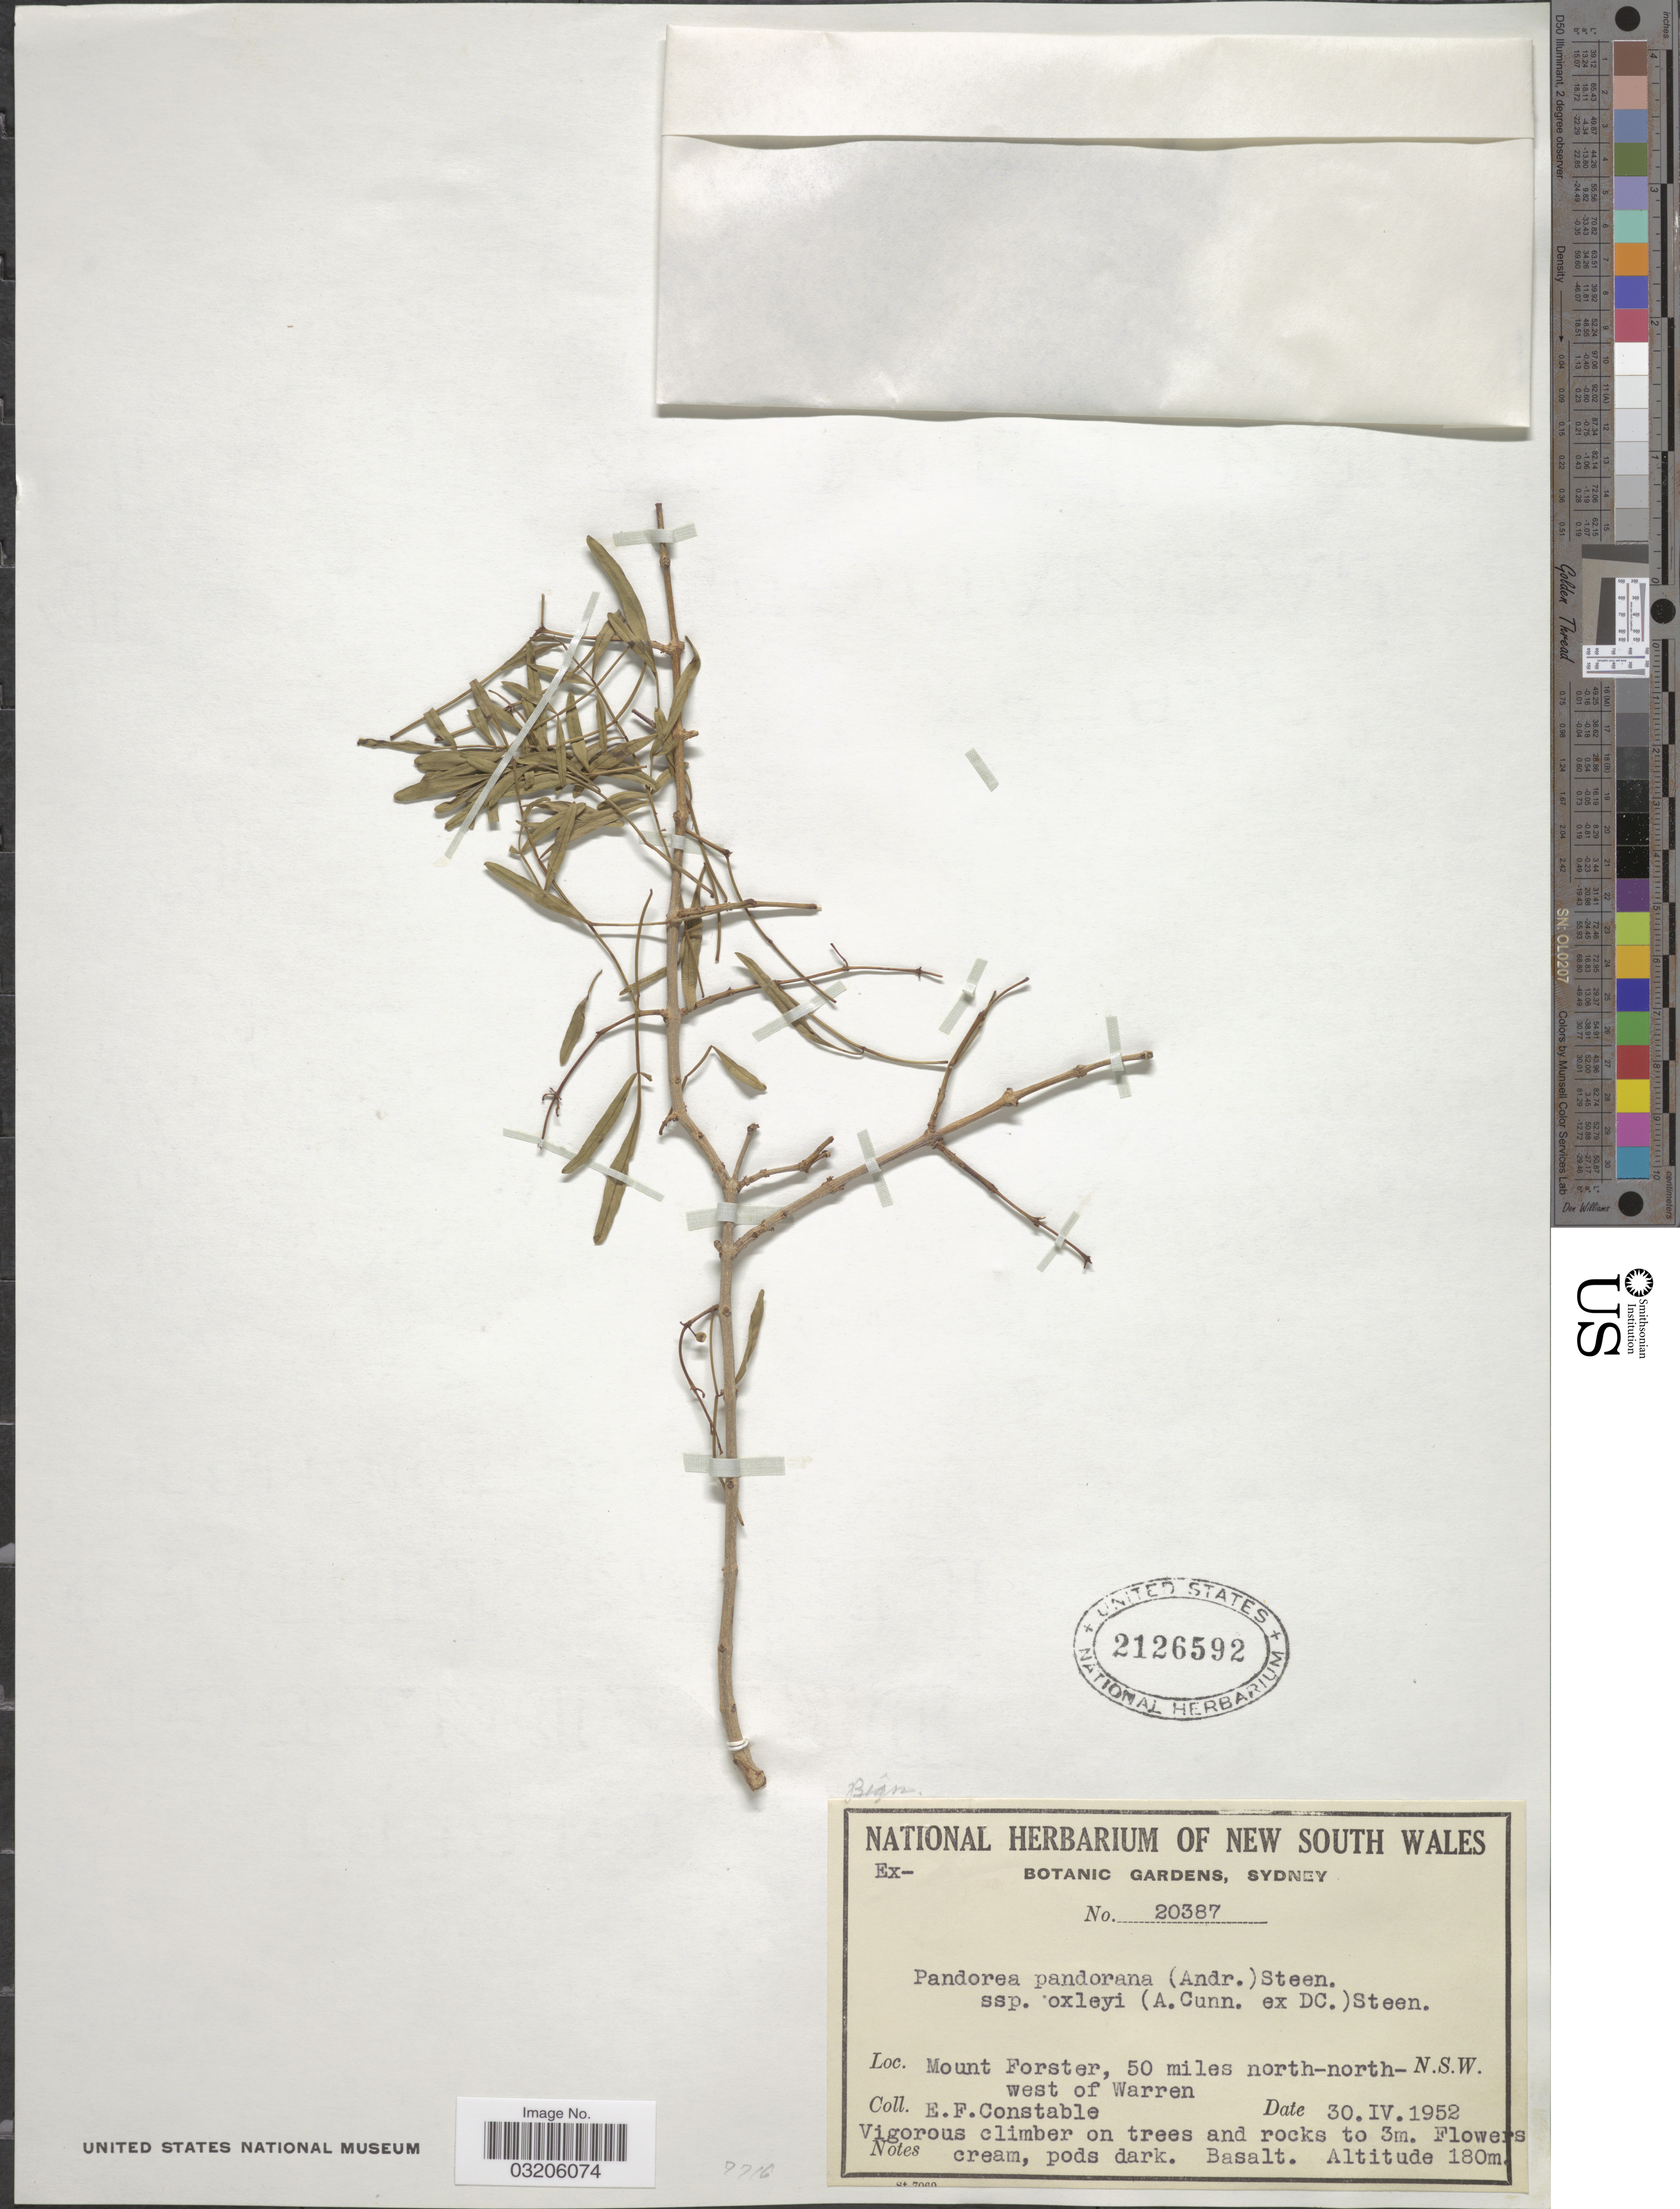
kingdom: Plantae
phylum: Tracheophyta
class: Magnoliopsida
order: Lamiales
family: Bignoniaceae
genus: Pandorea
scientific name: Pandorea pandorana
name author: (Andrews) Steenis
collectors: E. F. Constable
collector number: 20387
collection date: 1952-04-30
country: Australia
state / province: New South Wales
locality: Mount Forster, 50 miles nort-north-west of Warren.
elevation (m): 180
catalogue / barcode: US 2126592